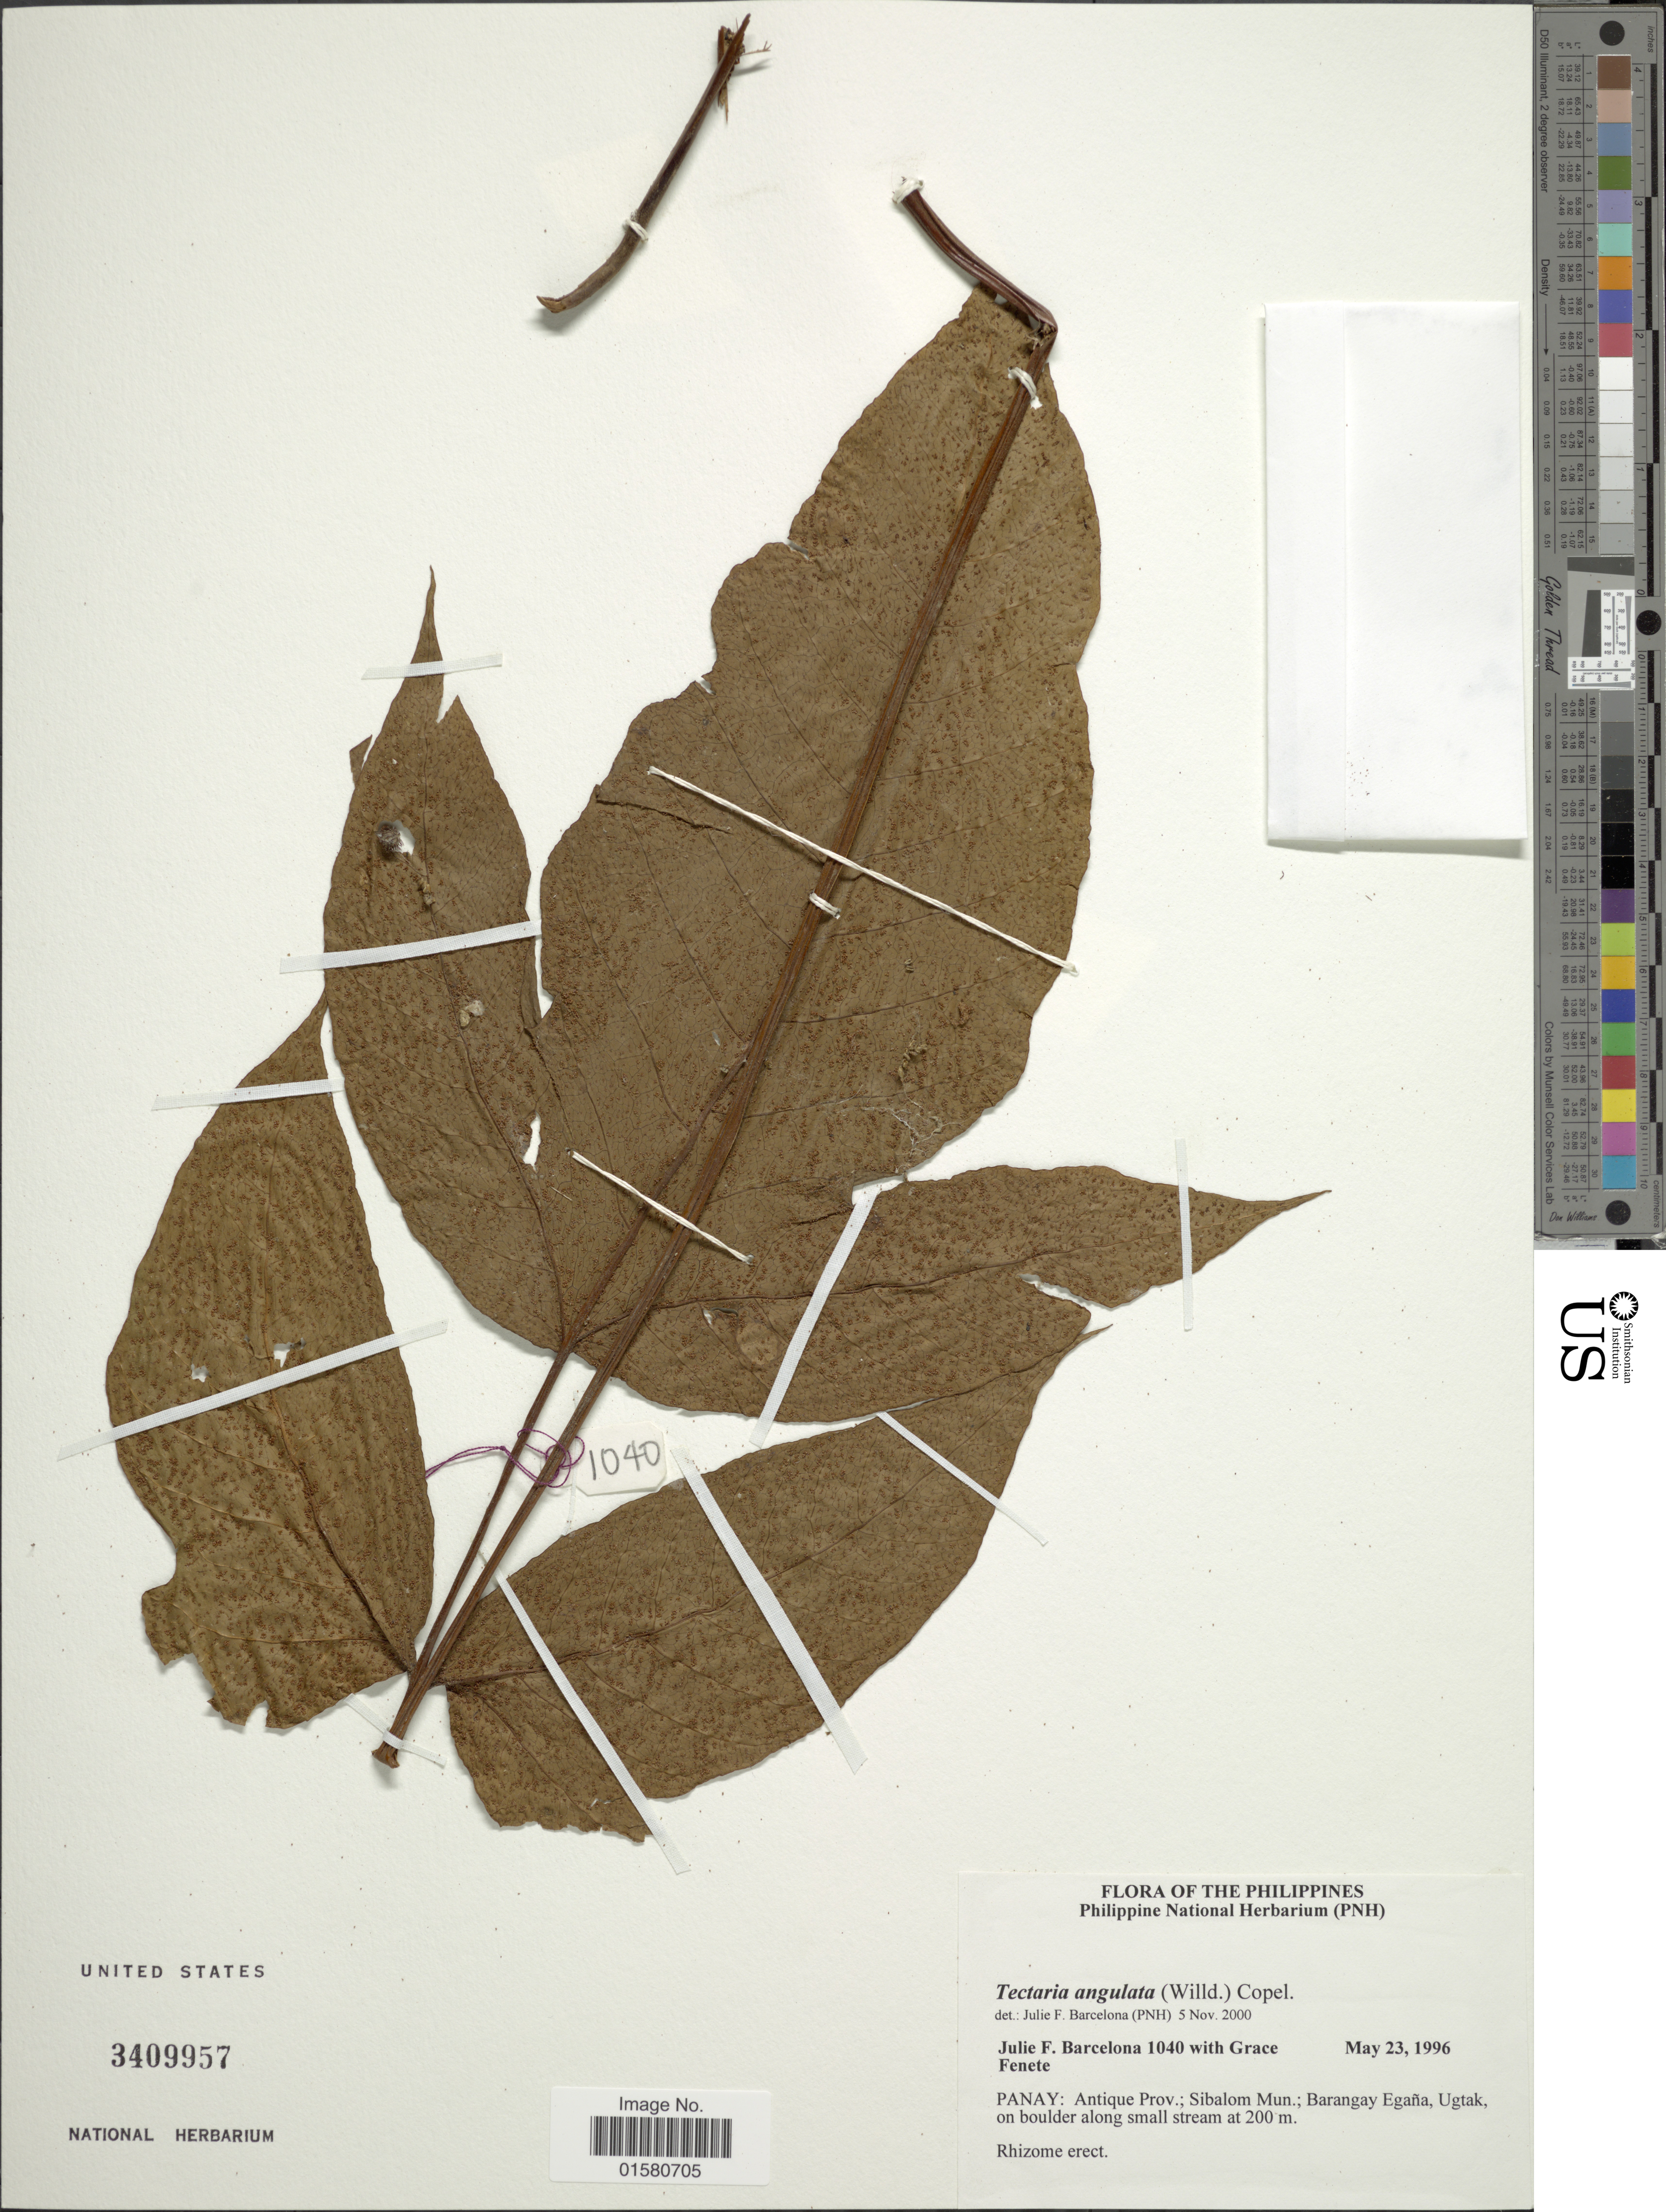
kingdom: Plantae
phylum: Tracheophyta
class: Polypodiopsida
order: Polypodiales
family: Tectariaceae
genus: Tectaria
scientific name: Tectaria angulata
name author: (Willd.) Copel.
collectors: J. F. Barcelona & G. Fenete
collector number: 1040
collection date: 1996-05-23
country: Philippines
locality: Panay: Antique Prov.; Sibalon Mun.: barangay Egana, Ugtak, on boulder along small stream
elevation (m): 200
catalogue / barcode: US 3409957